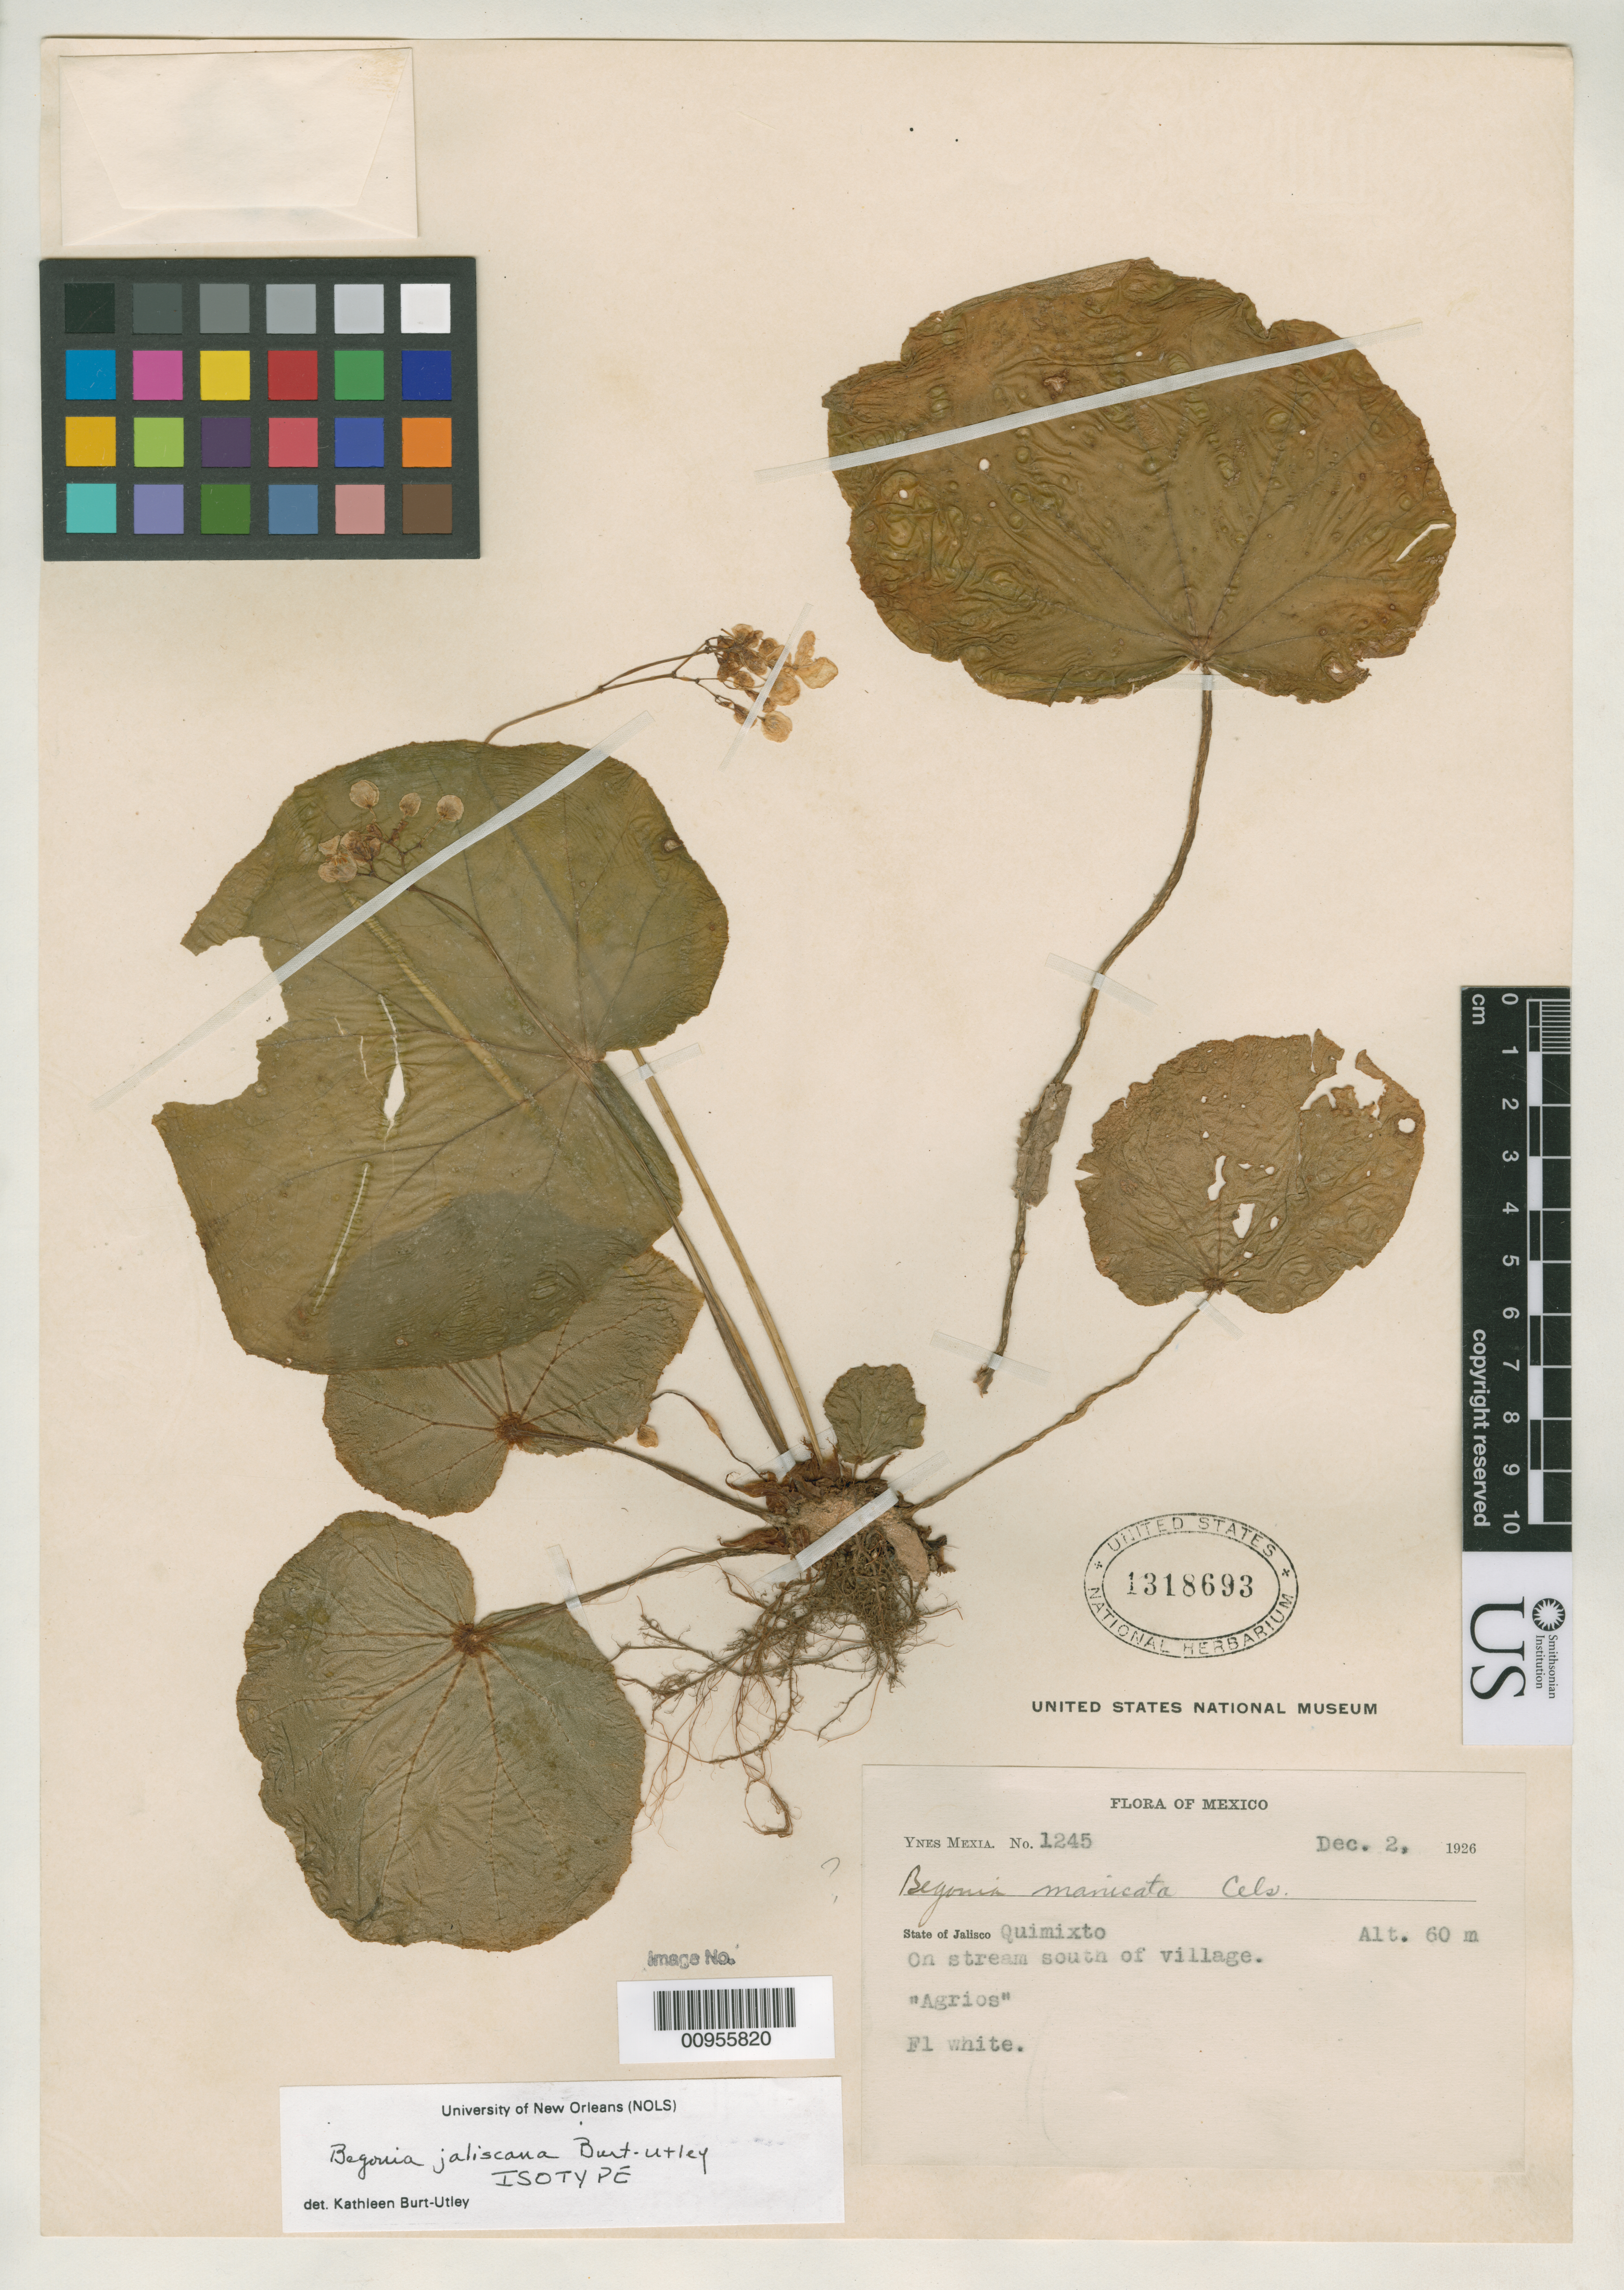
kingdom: Plantae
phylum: Tracheophyta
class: Magnoliopsida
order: Cucurbitales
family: Begoniaceae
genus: Begonia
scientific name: Begonia jaliscana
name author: Burt-Utley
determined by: Burt-Utley, Kathleen M.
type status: Isotype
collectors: Y. Mexia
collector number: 1245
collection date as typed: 02 Dec 1926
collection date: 1926-12-02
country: Mexico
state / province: Jalisco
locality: State of Jalisco, Quimixto. On stream south of village.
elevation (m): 60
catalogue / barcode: US 1318693